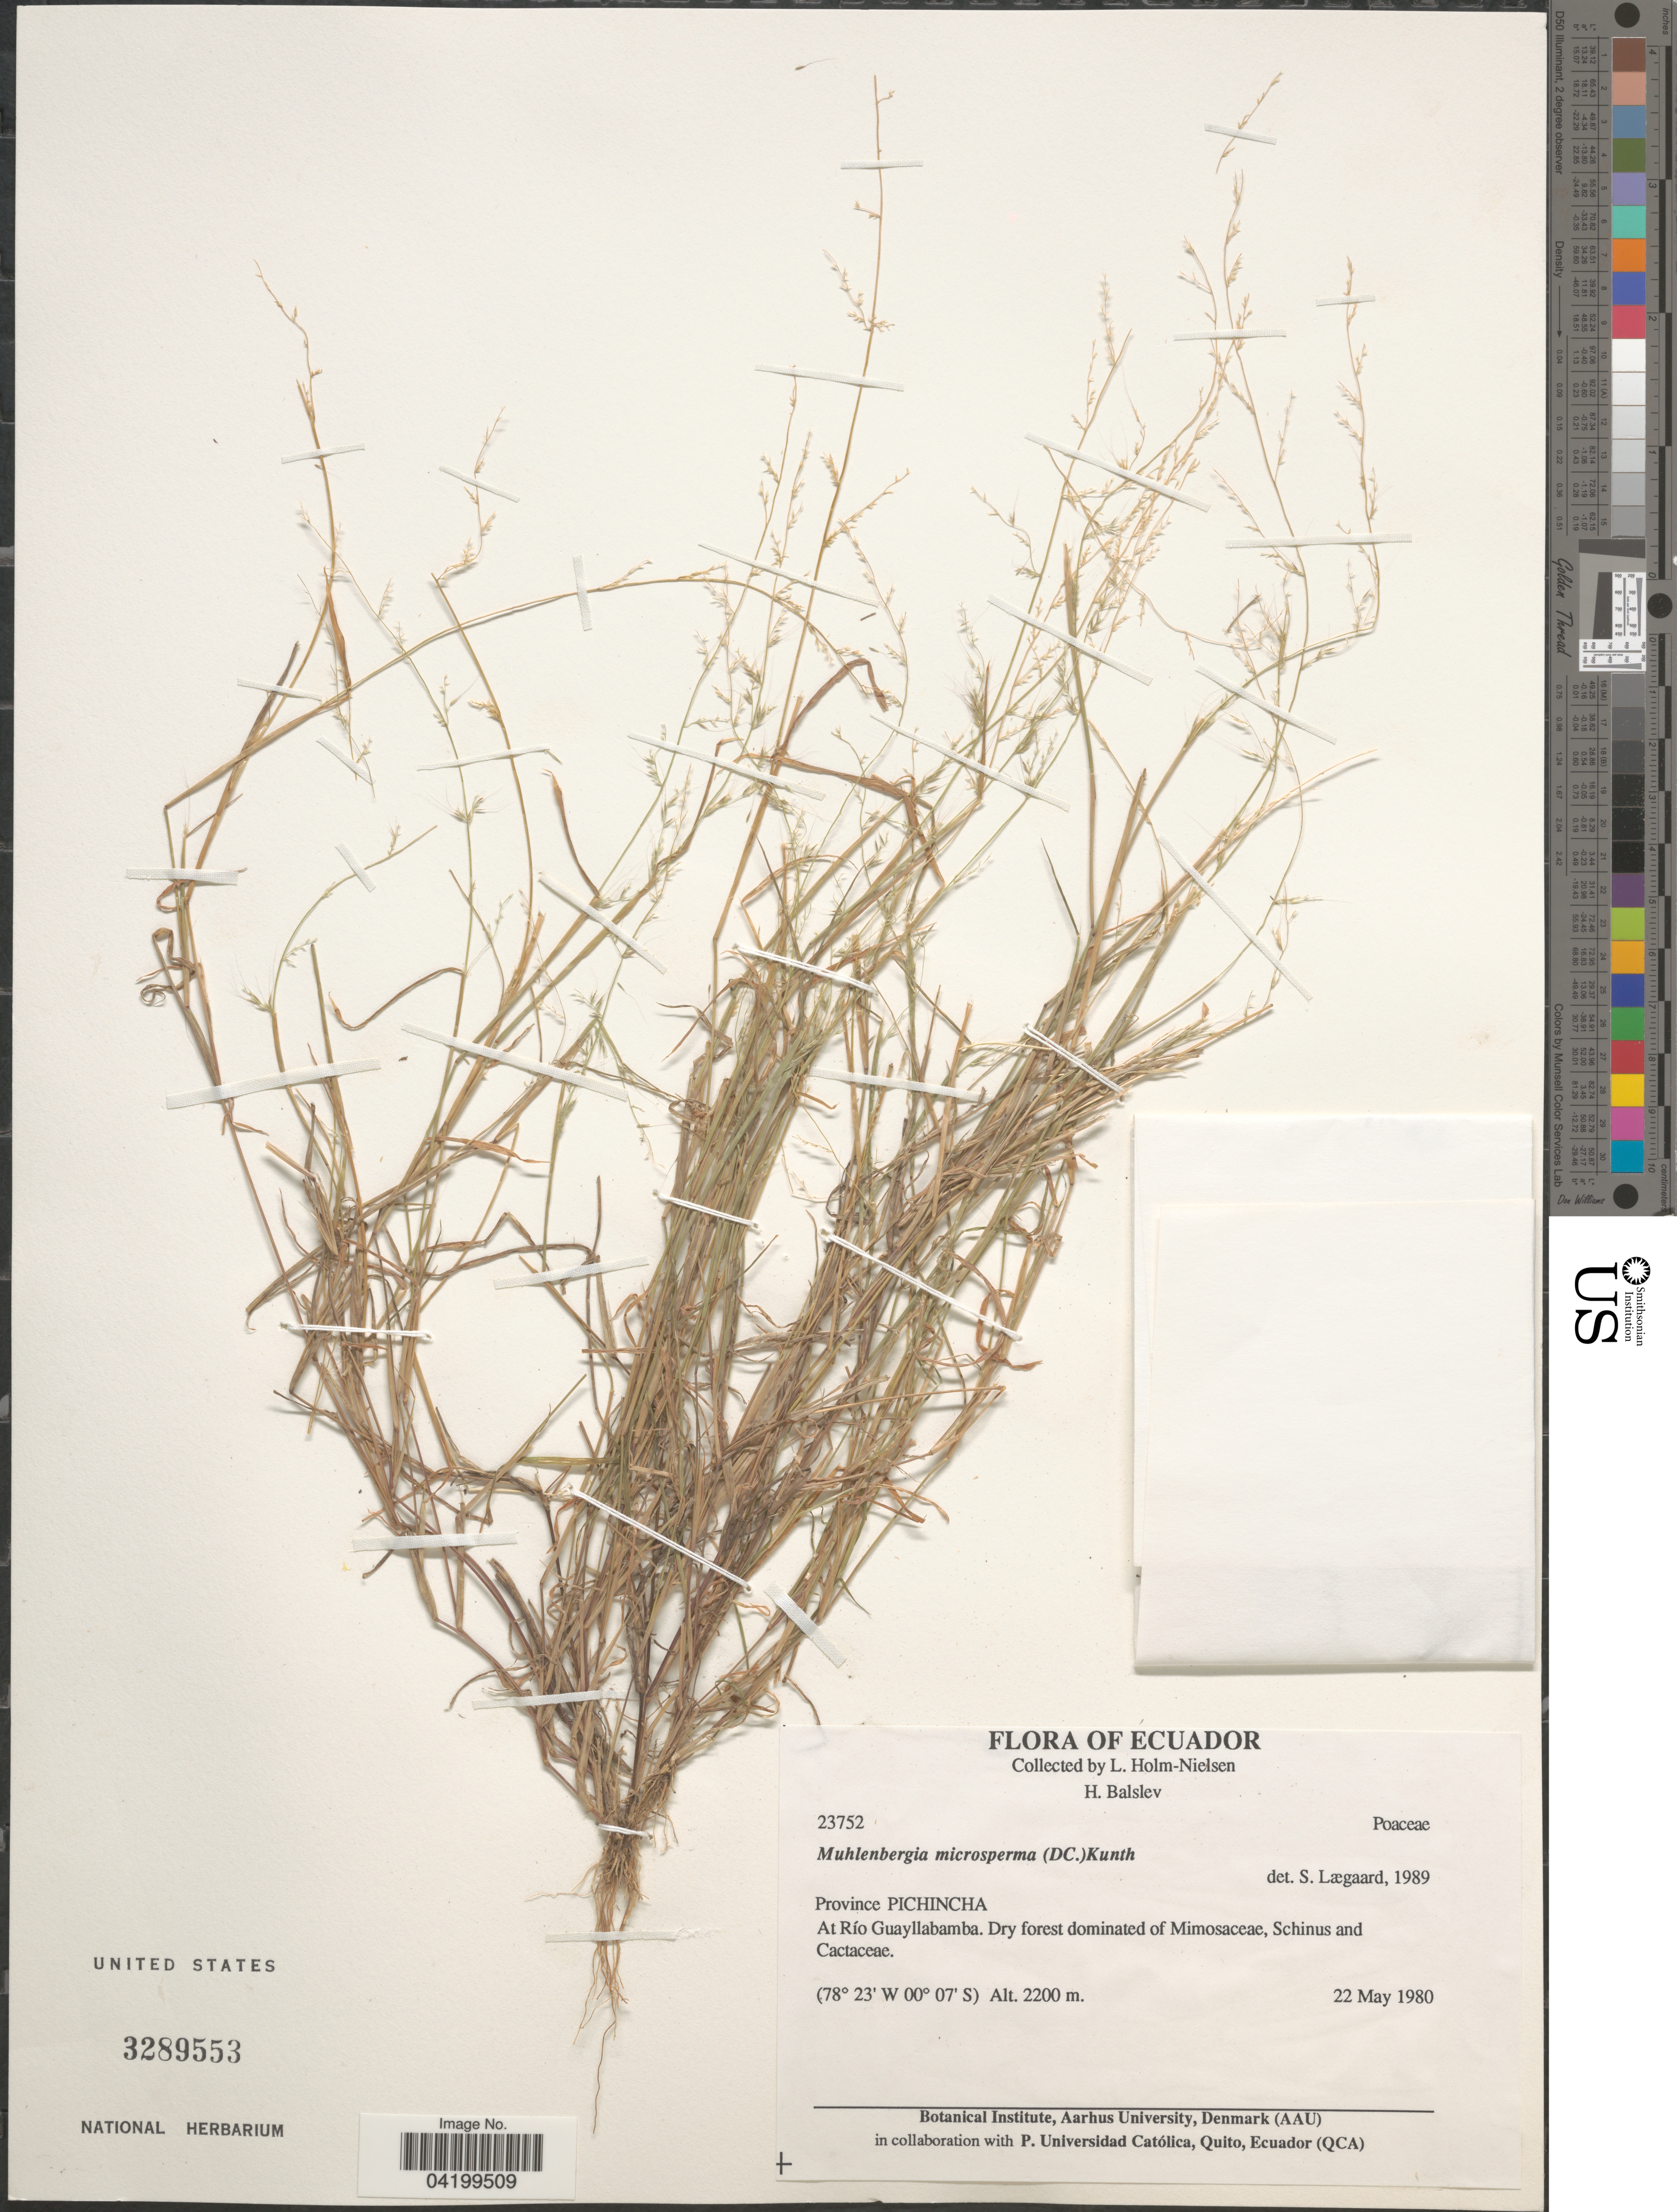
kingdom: Plantae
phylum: Tracheophyta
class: Liliopsida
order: Poales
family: Poaceae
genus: Muhlenbergia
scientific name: Muhlenbergia microsperma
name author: (DC.) Kunth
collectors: L. Holm-Nielsen & H. Balslev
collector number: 23752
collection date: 1980-05-22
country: Ecuador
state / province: Pichincha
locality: At Río Guayllabamba.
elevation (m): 2200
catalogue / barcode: US 3289553